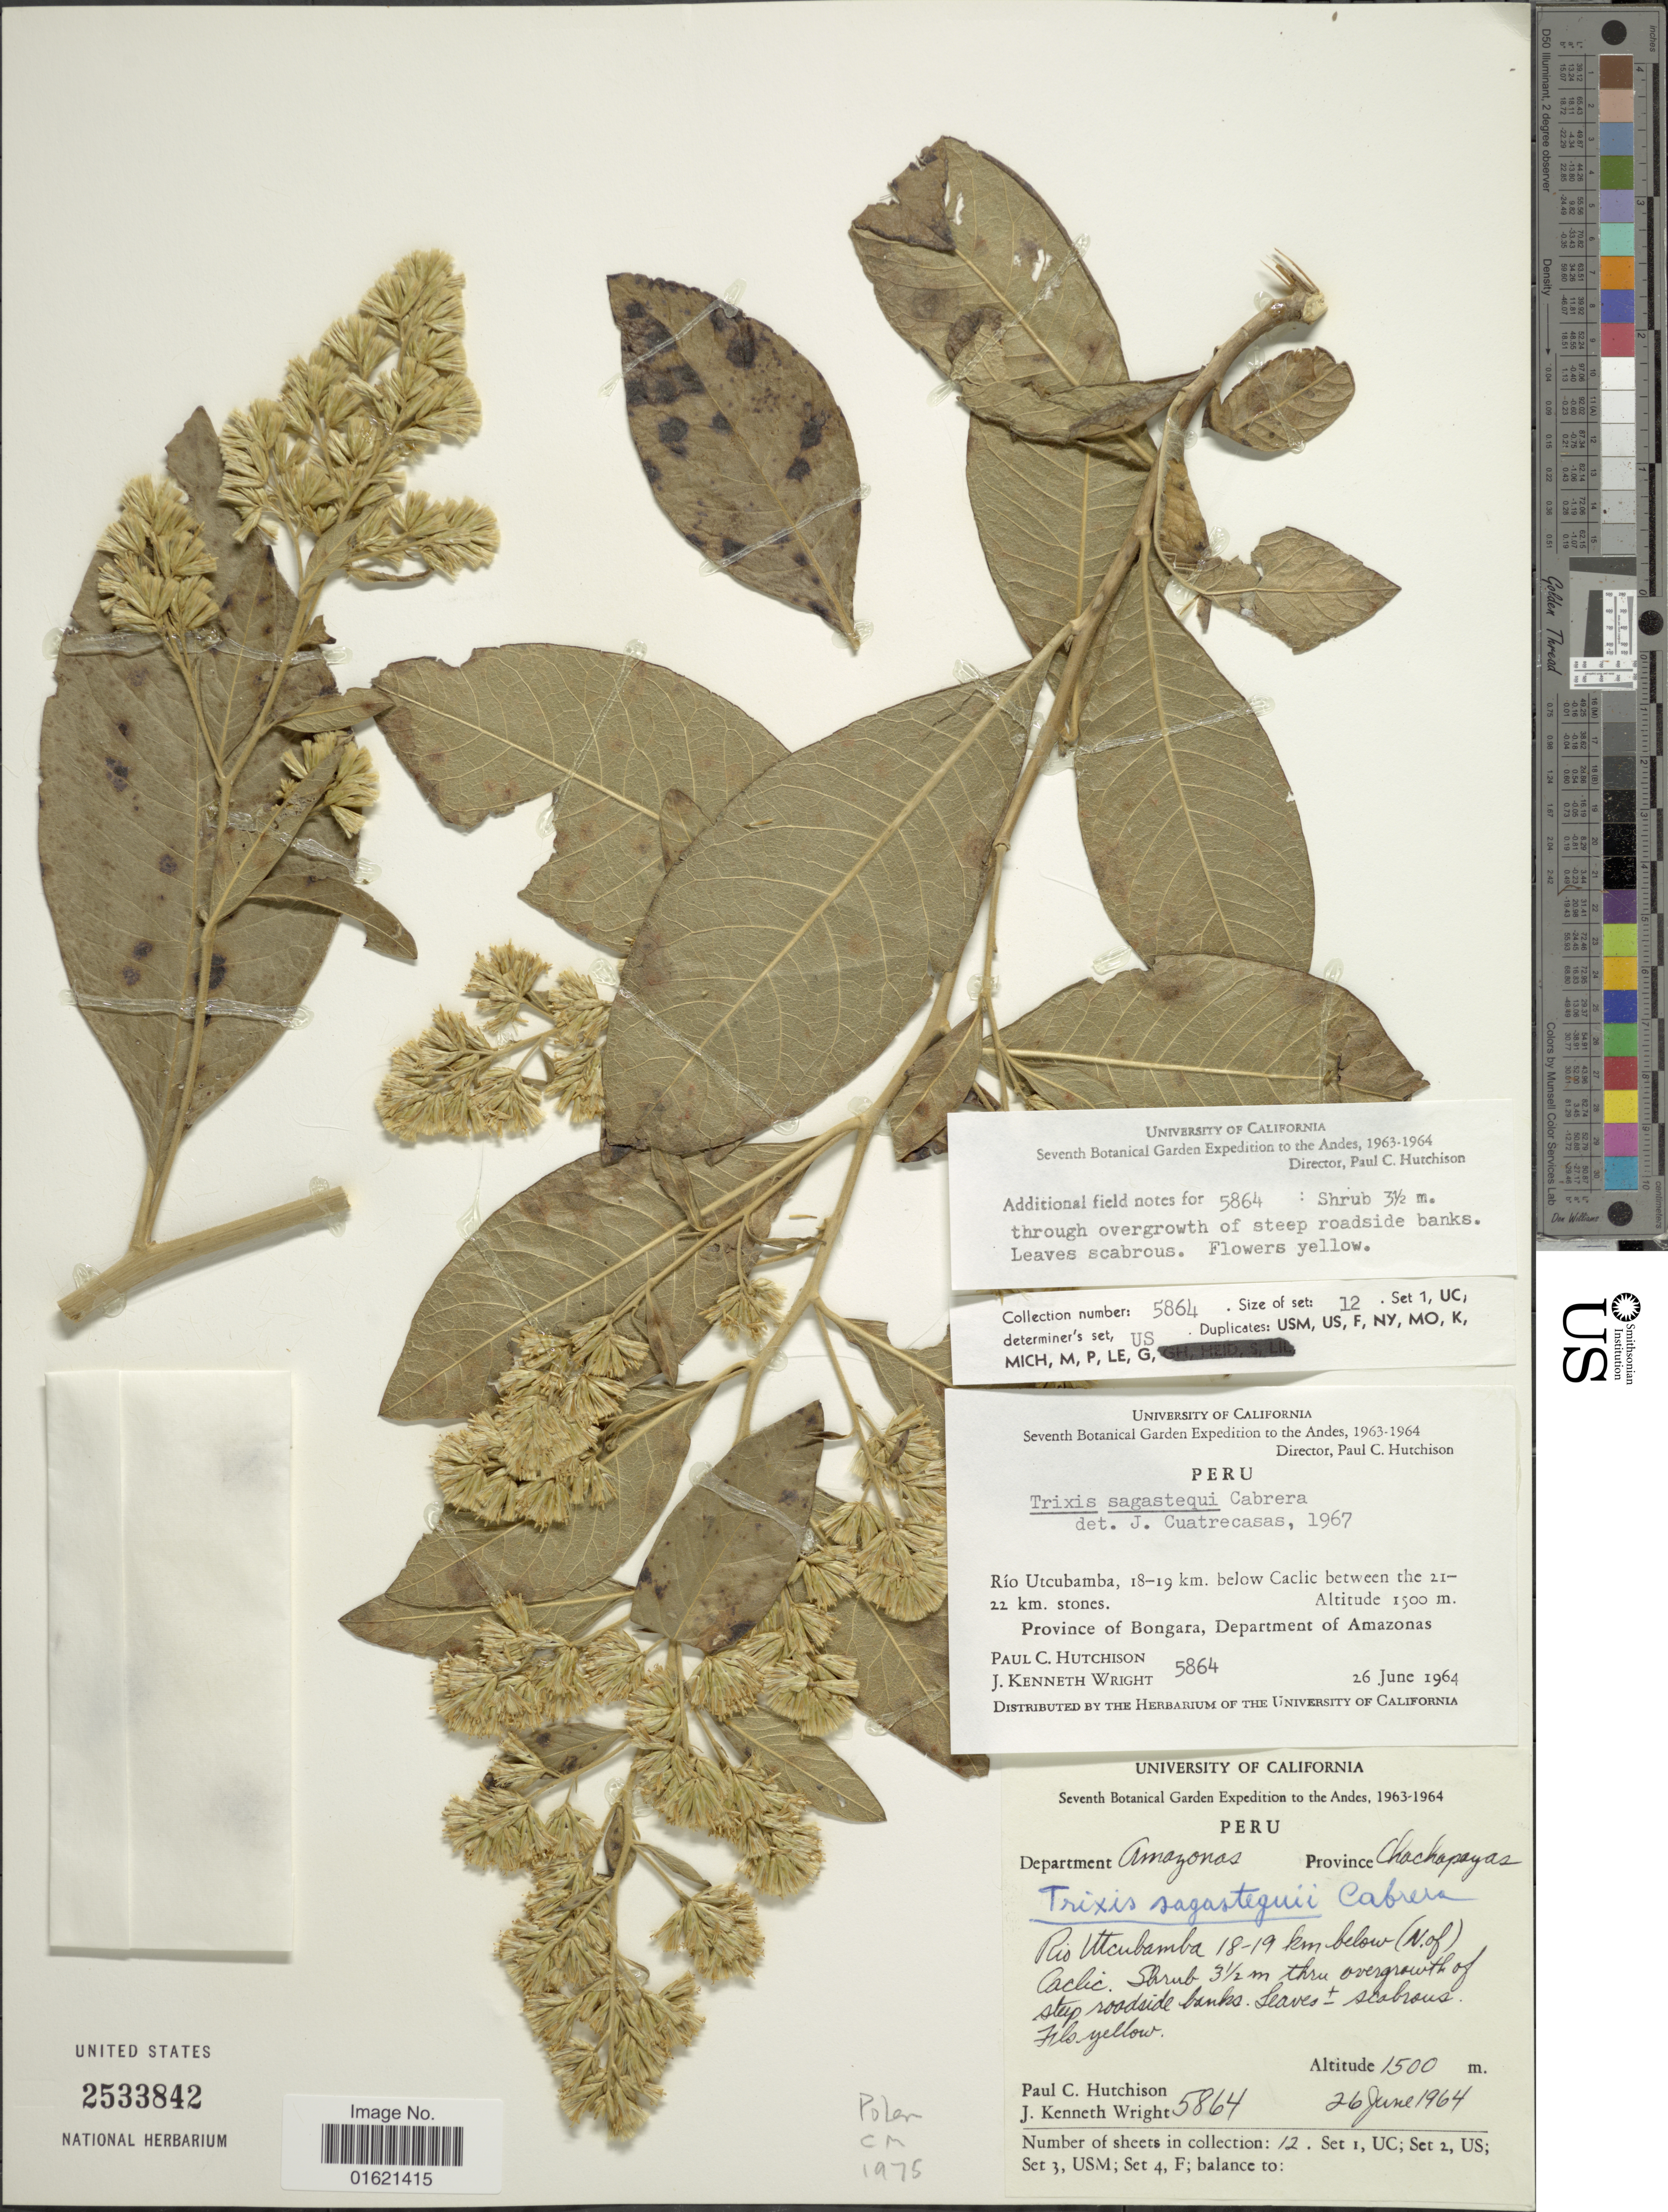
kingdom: Plantae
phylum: Tracheophyta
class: Magnoliopsida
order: Asterales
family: Asteraceae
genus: Trixis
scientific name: Trixis sagastequii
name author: Cabrera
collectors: P. C. Hutchison & J. K. Wright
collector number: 5864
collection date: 1964-06-26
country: Peru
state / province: Amazonas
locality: Department Amazonas, Province: Chachapayas. Rio Uttcubamba 18-19 km below (n. of) Cacli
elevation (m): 1500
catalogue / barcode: US 2533842